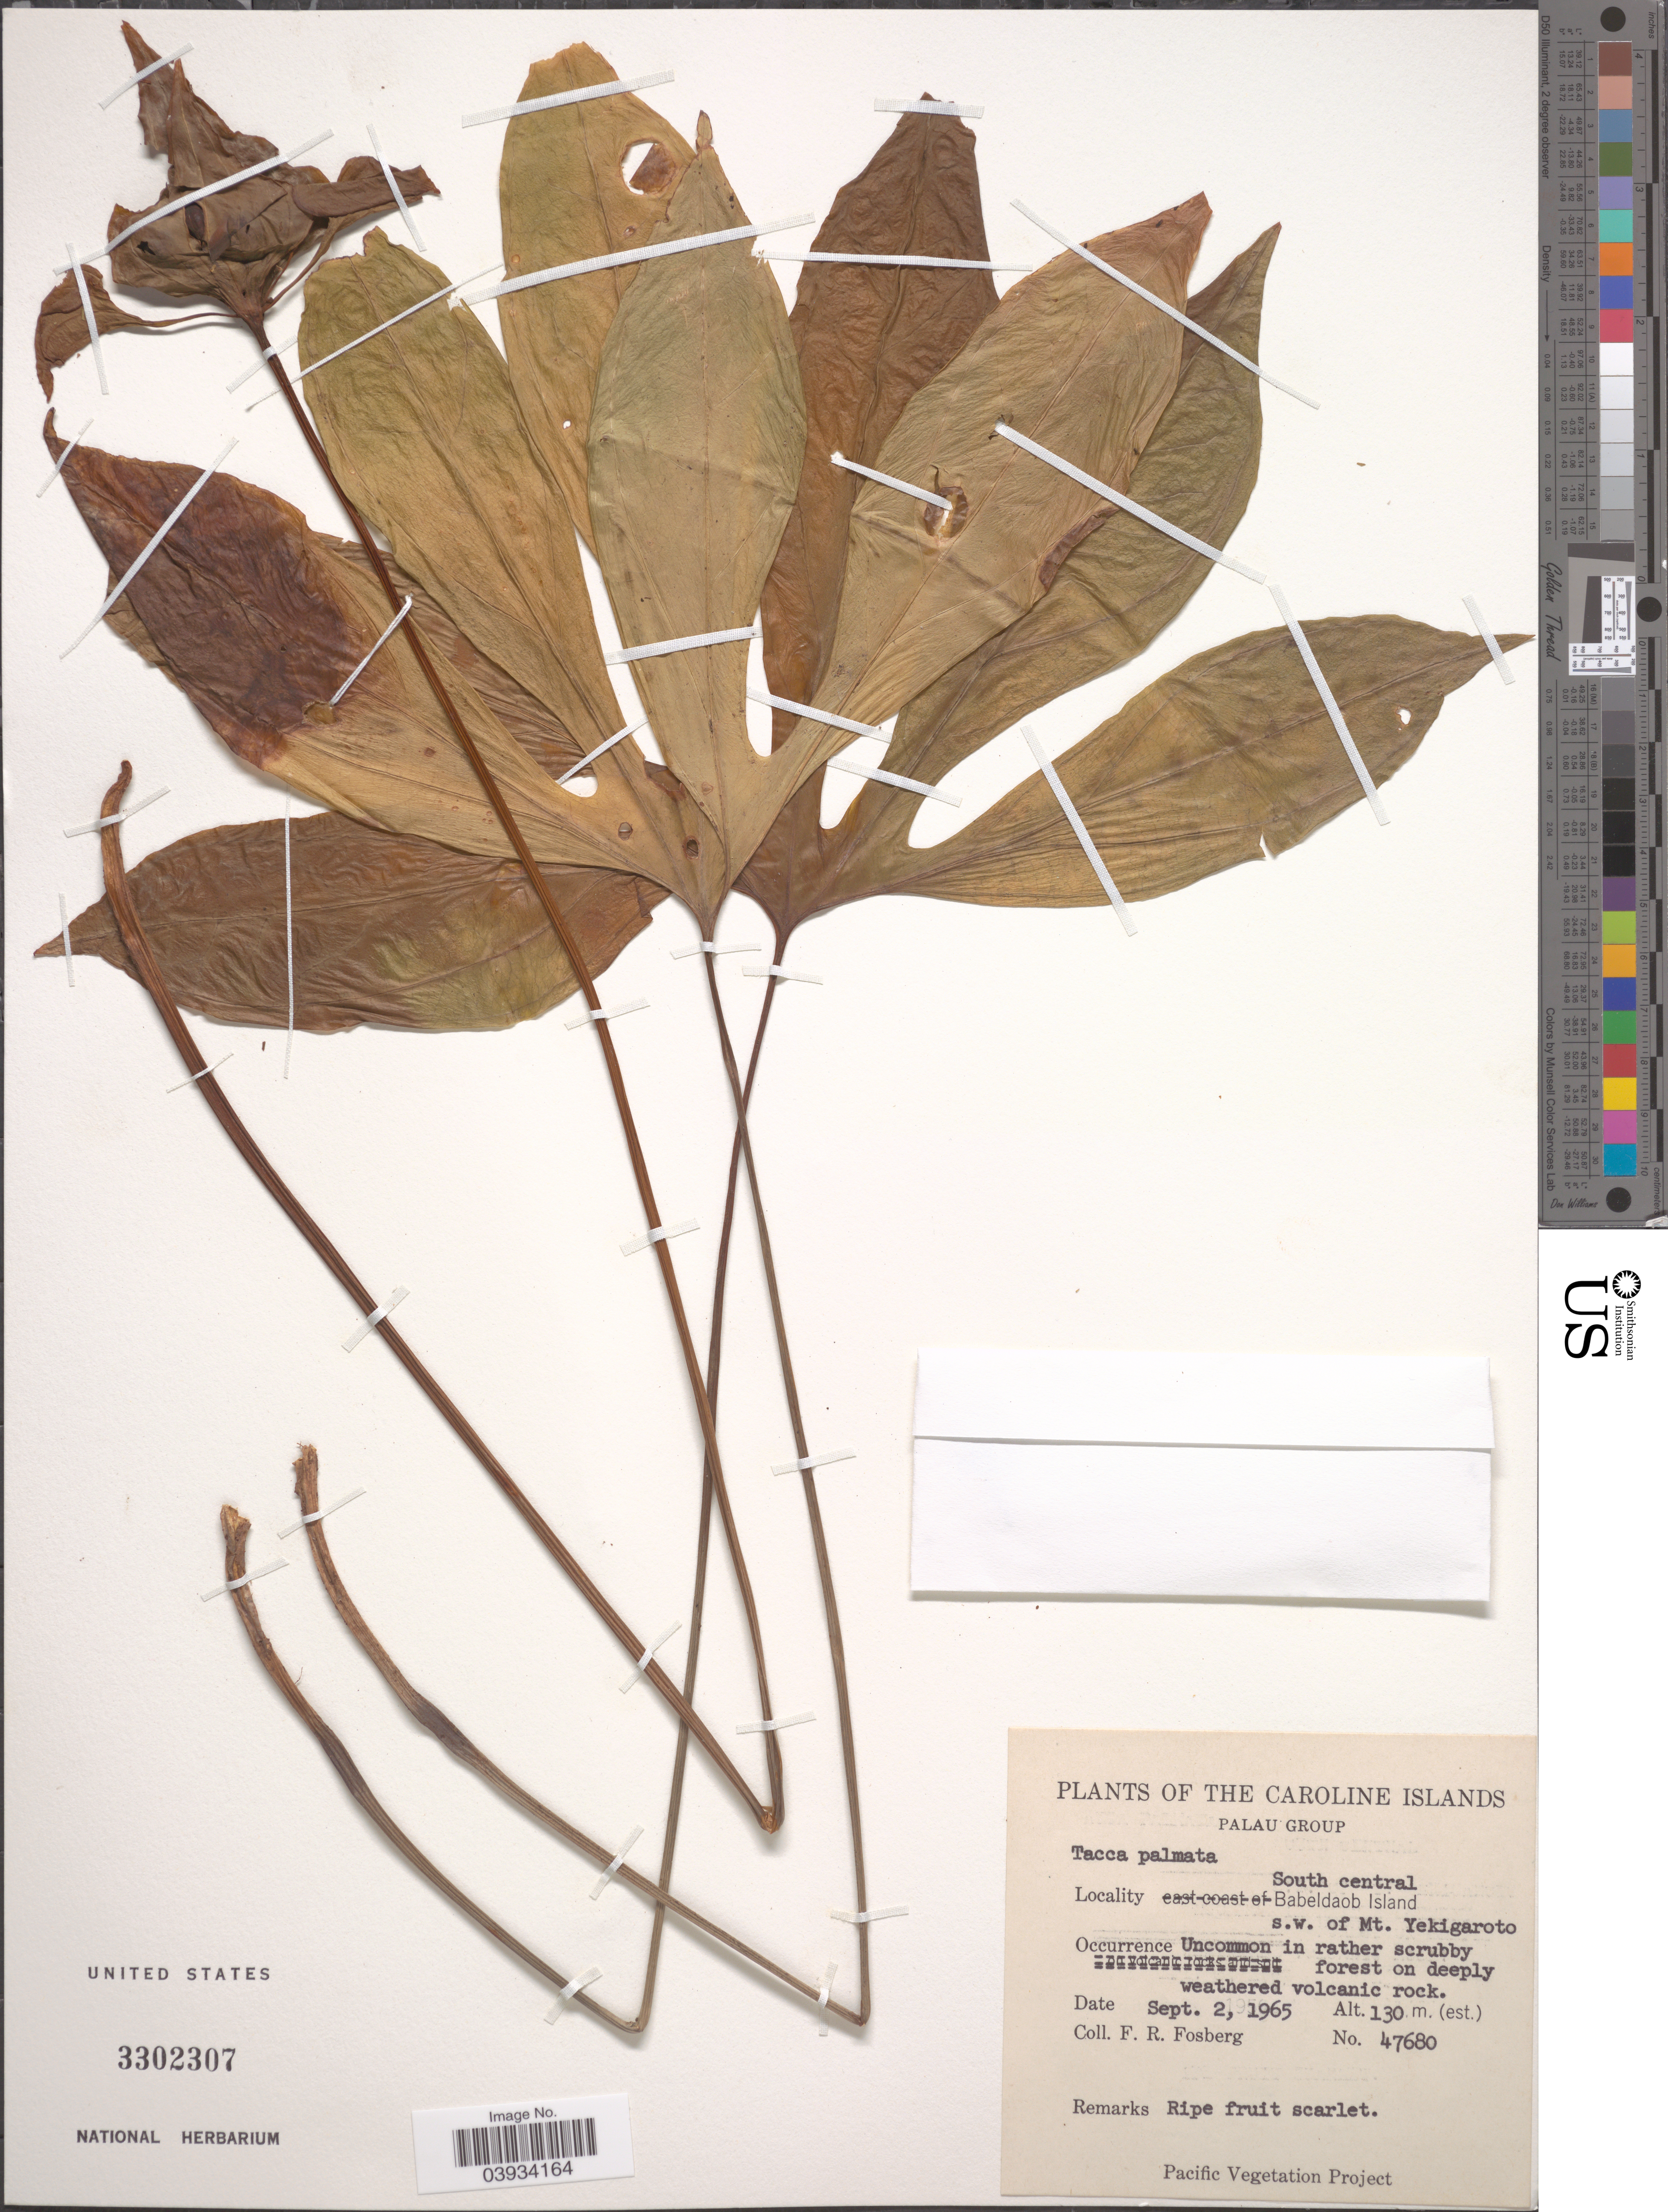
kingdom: Plantae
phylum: Tracheophyta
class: Liliopsida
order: Dioscoreales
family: Dioscoreaceae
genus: Tacca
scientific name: Tacca palmata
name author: Blume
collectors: F. R. Fosberg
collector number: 47680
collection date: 1965-09-02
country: Palau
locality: The Caroline Islands. Palau Group. South central Babeldaob Island. S.W. of Mt. Yekigaroto.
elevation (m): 130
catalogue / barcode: US 3302307